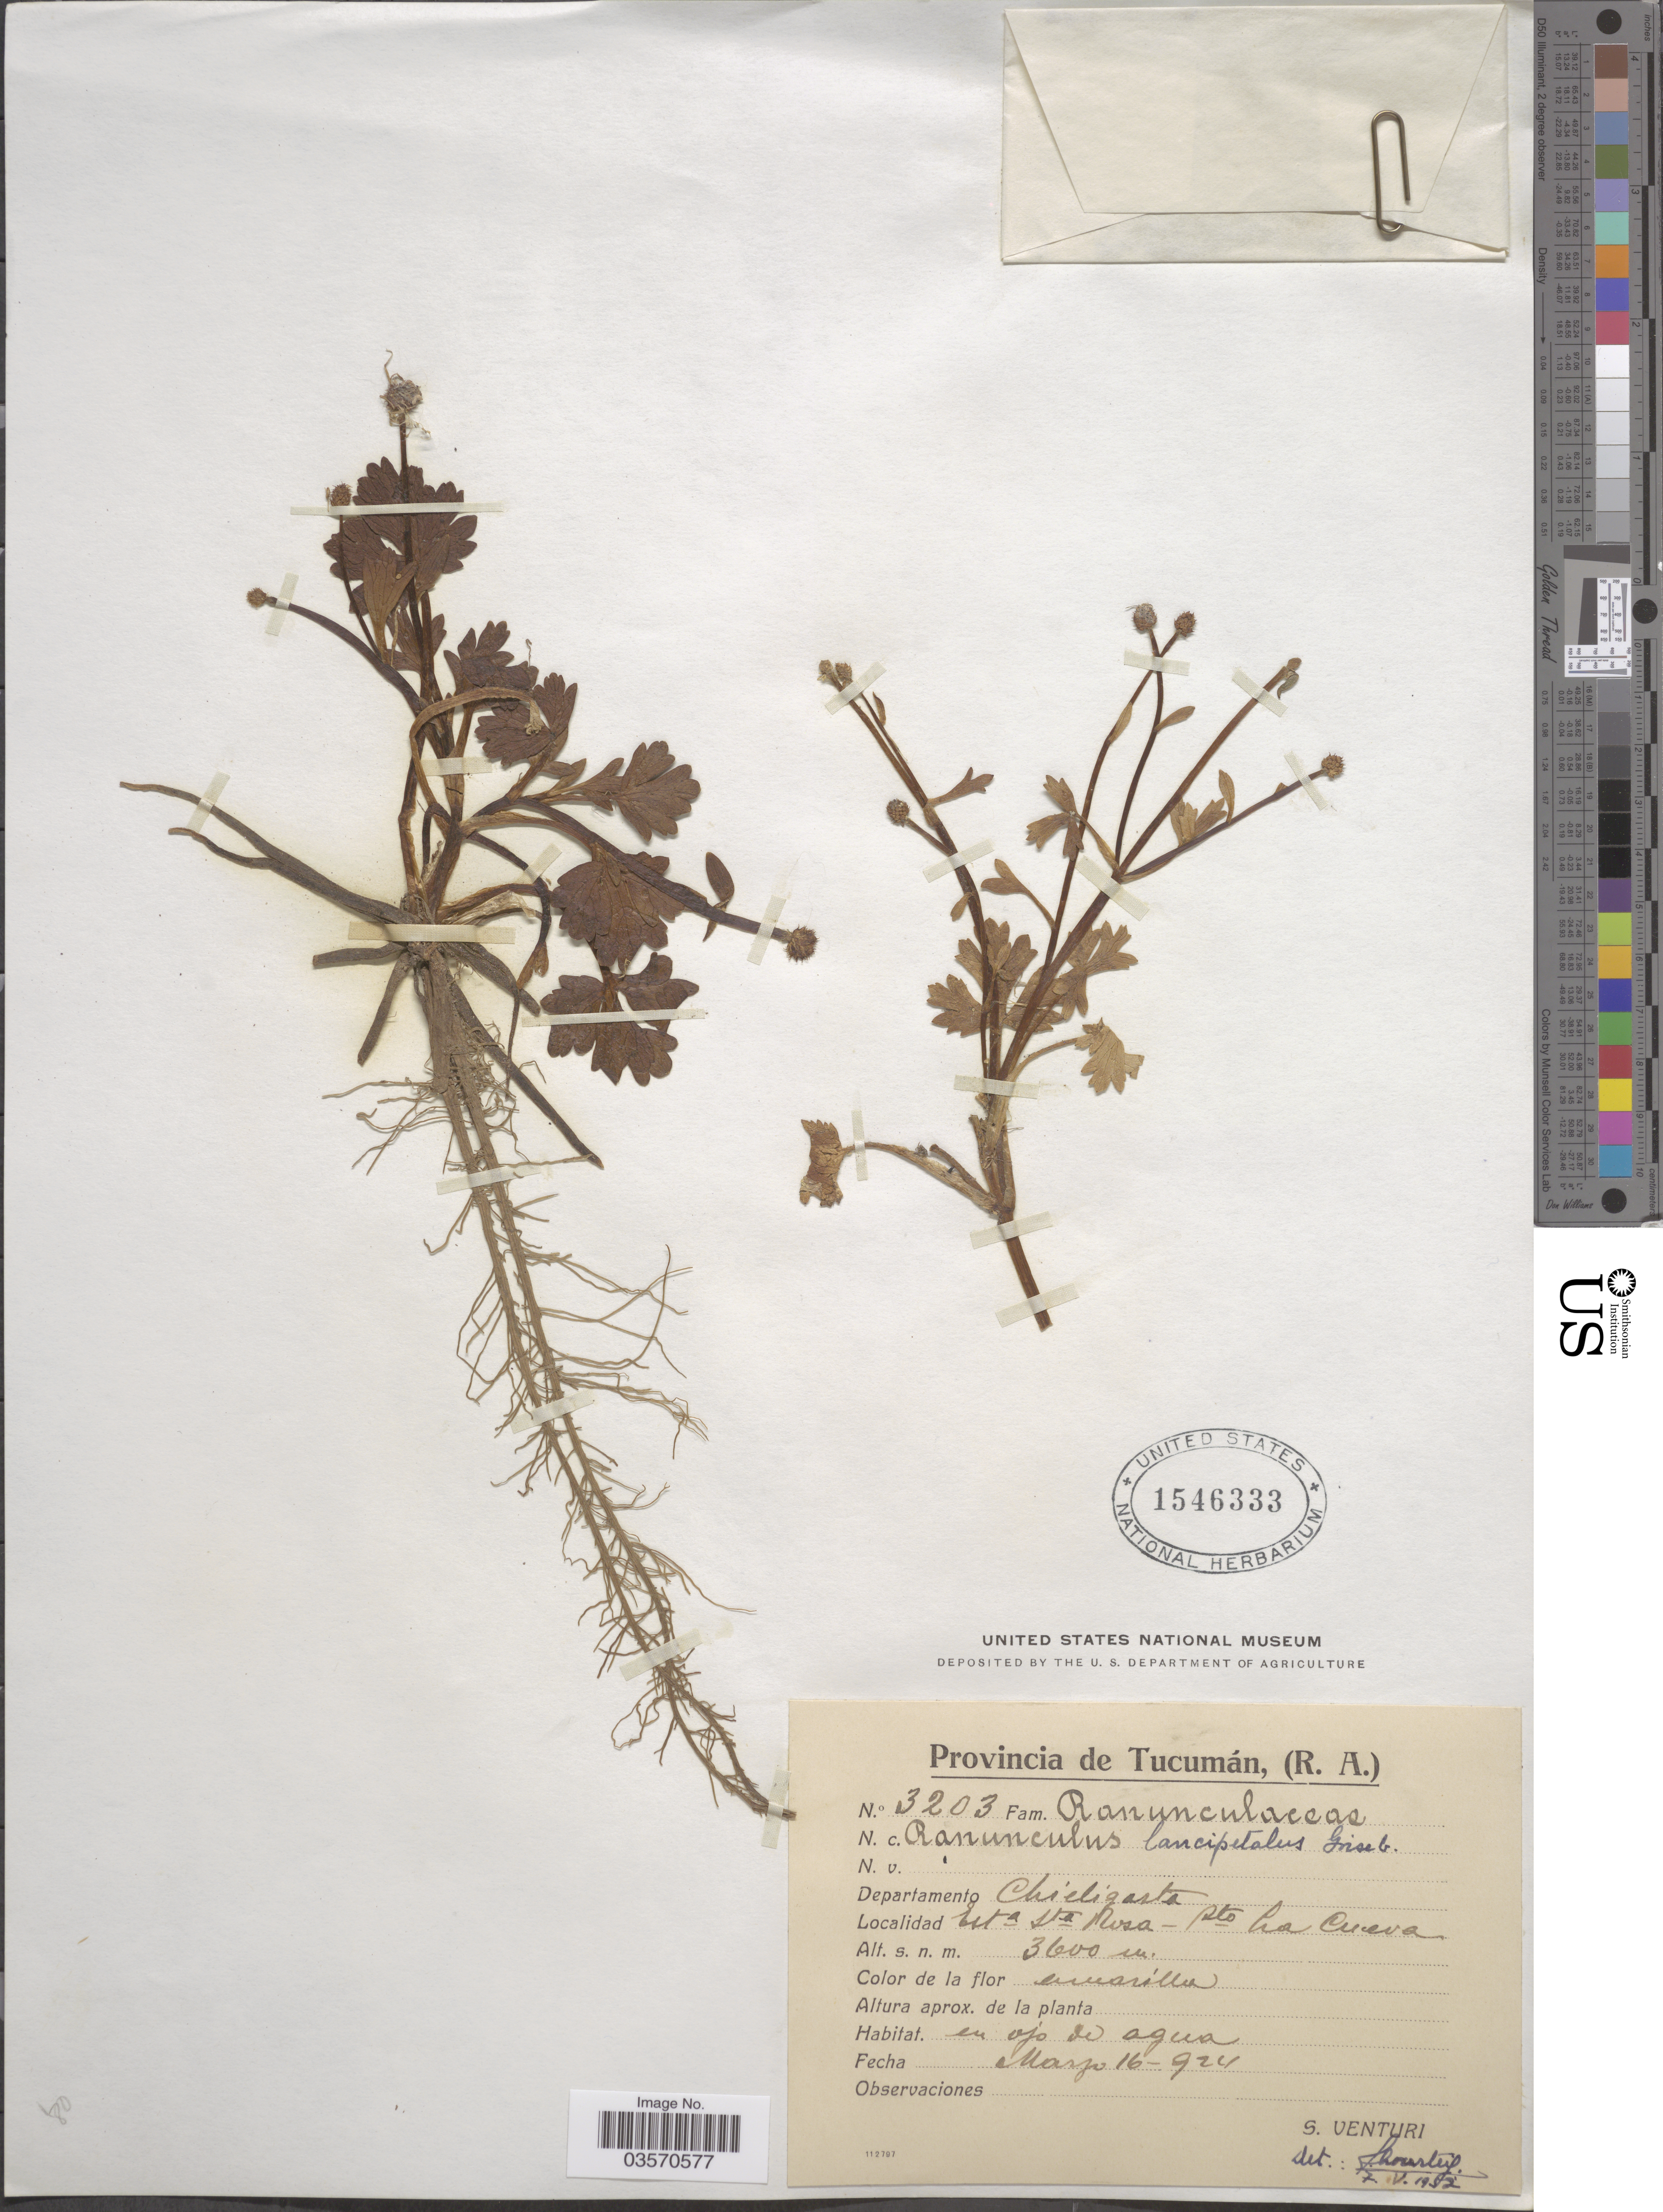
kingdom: Plantae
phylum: Tracheophyta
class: Magnoliopsida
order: Ranunculales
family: Ranunculaceae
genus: Ranunculus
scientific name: Ranunculus lancipetalus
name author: Griseb.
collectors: S. Venturi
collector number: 3203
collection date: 1924-03-16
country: Argentina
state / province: Tucuman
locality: Departamento Chicligasta. Esta Sta Rosa pto La Cueva.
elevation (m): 3600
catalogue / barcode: US 1546333